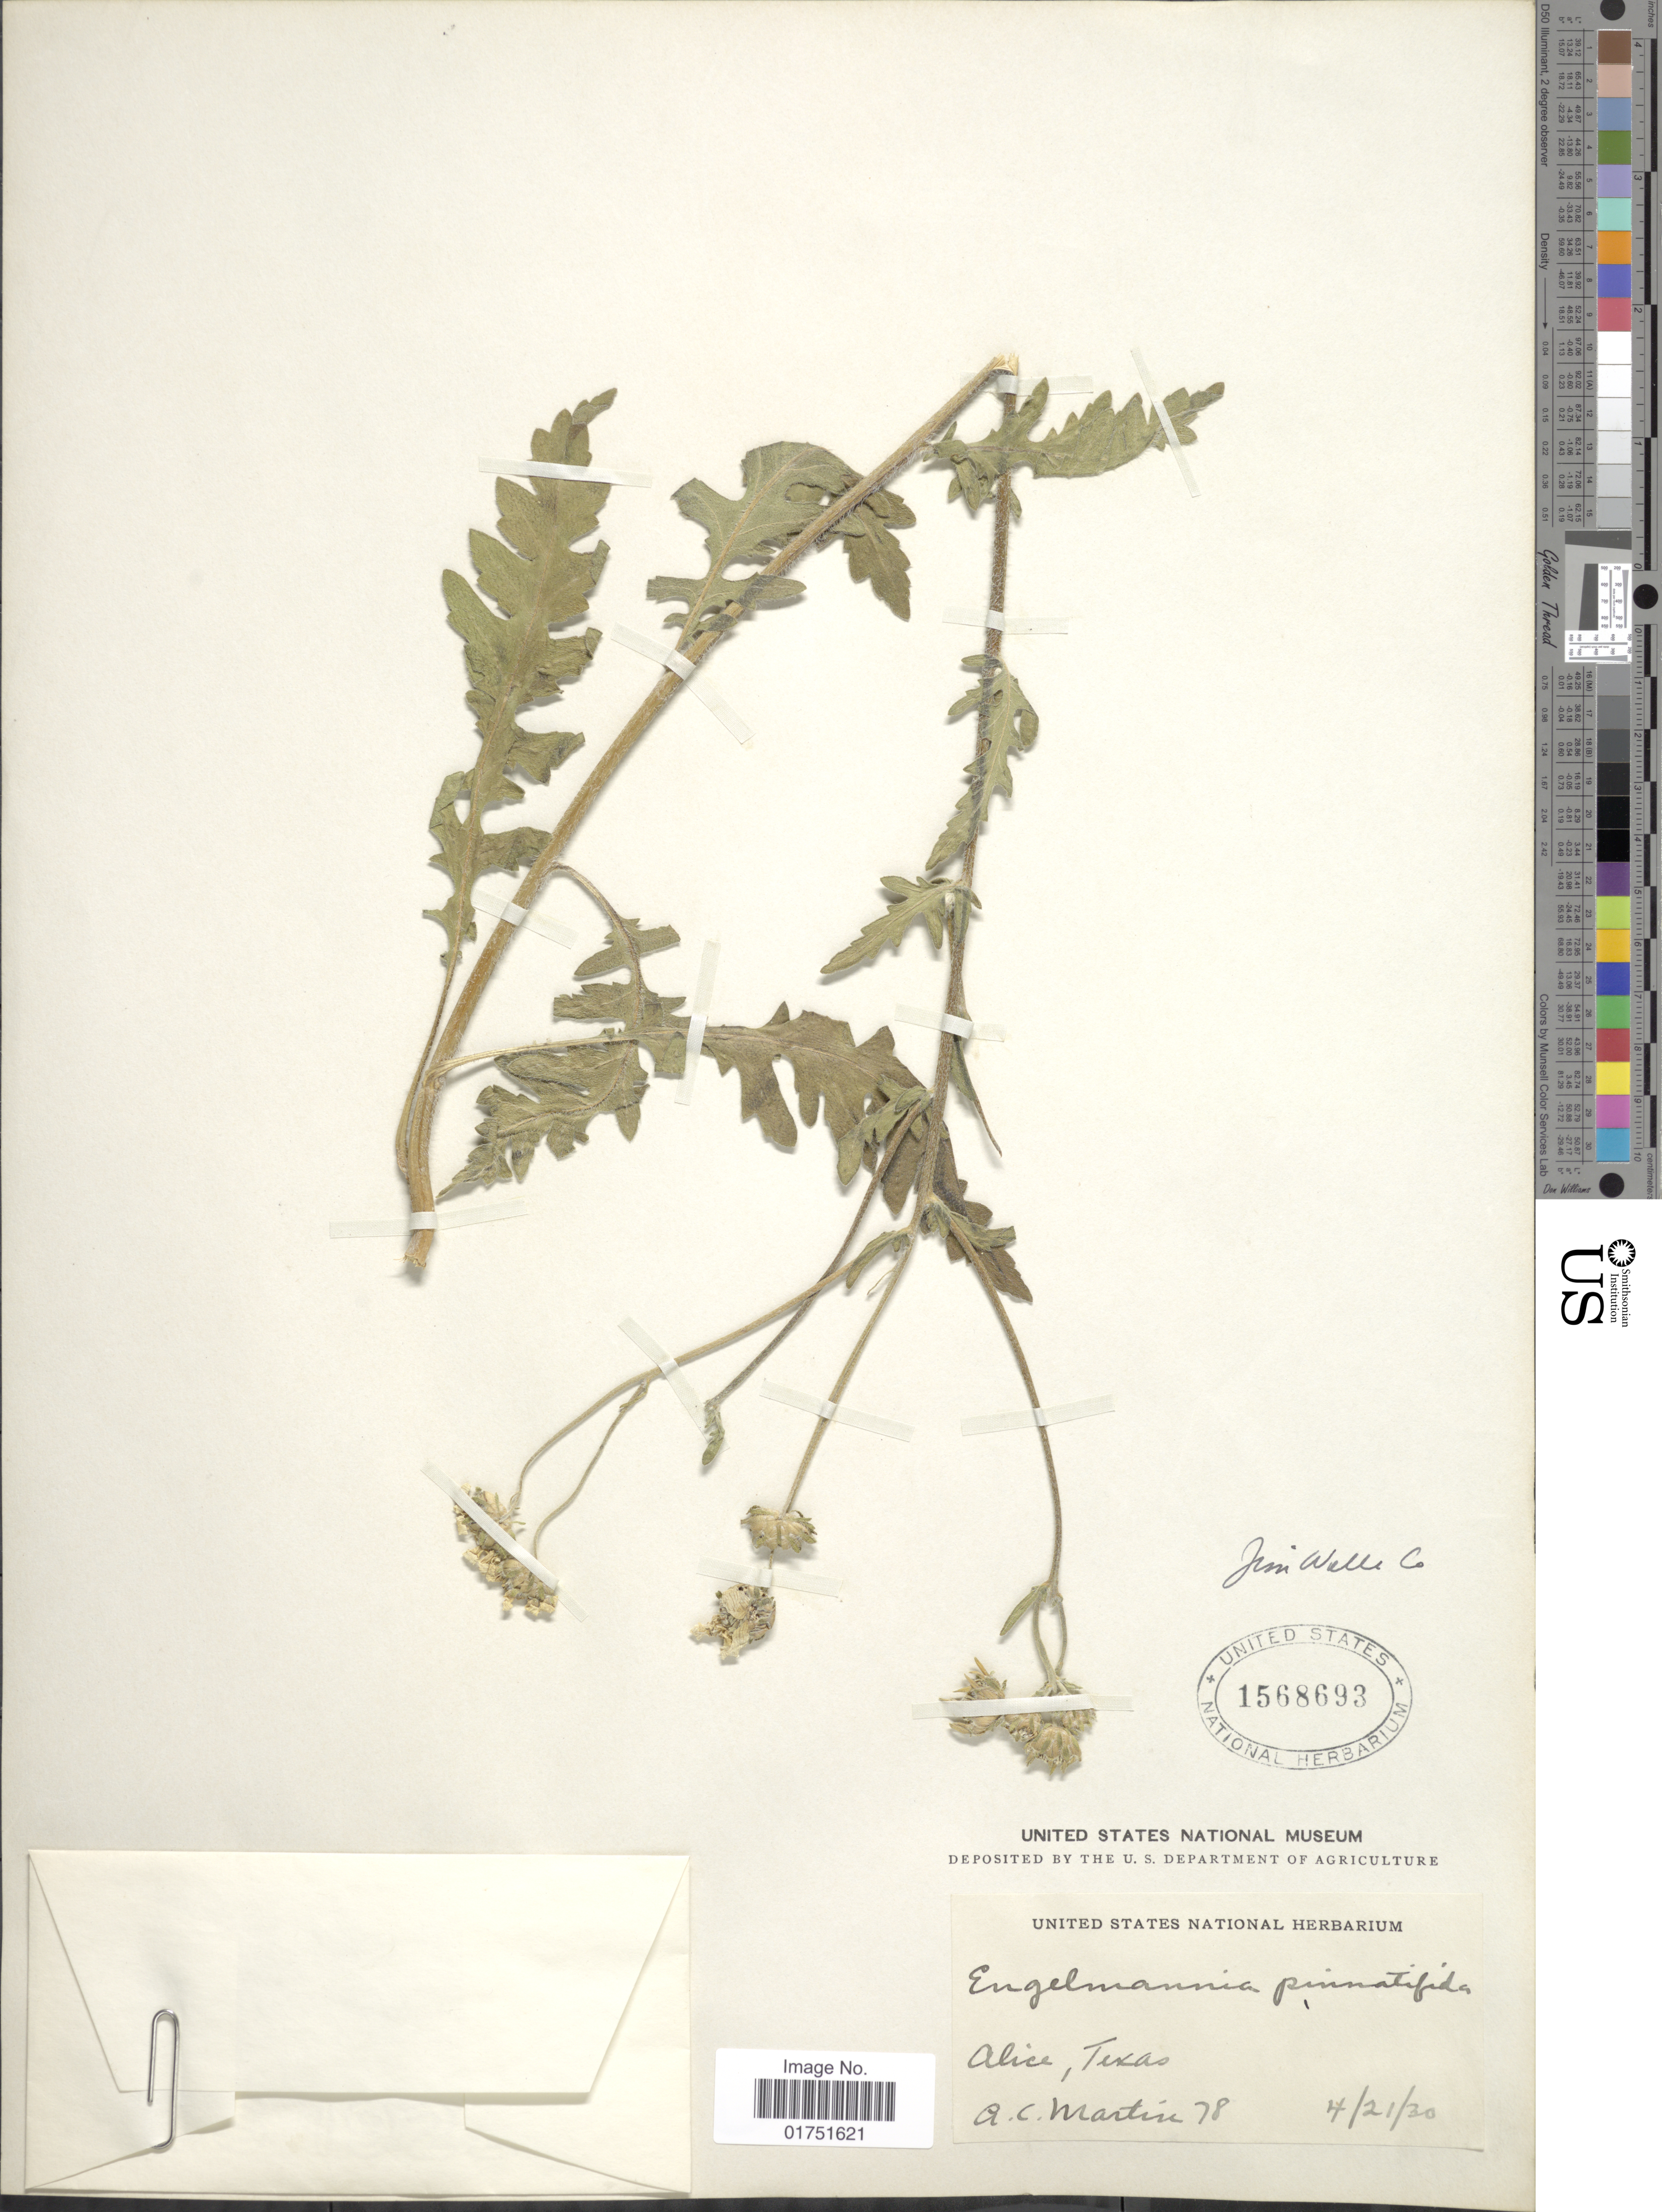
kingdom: Plantae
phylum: Tracheophyta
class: Magnoliopsida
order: Asterales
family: Asteraceae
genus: Engelmannia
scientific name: Engelmannia pinnatifida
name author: Torr. & A. Gray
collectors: A. C. Martin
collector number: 78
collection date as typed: Transcribed d/m/y: 21/4/30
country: United States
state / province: Texas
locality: Alice, Texas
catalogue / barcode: US 1568693